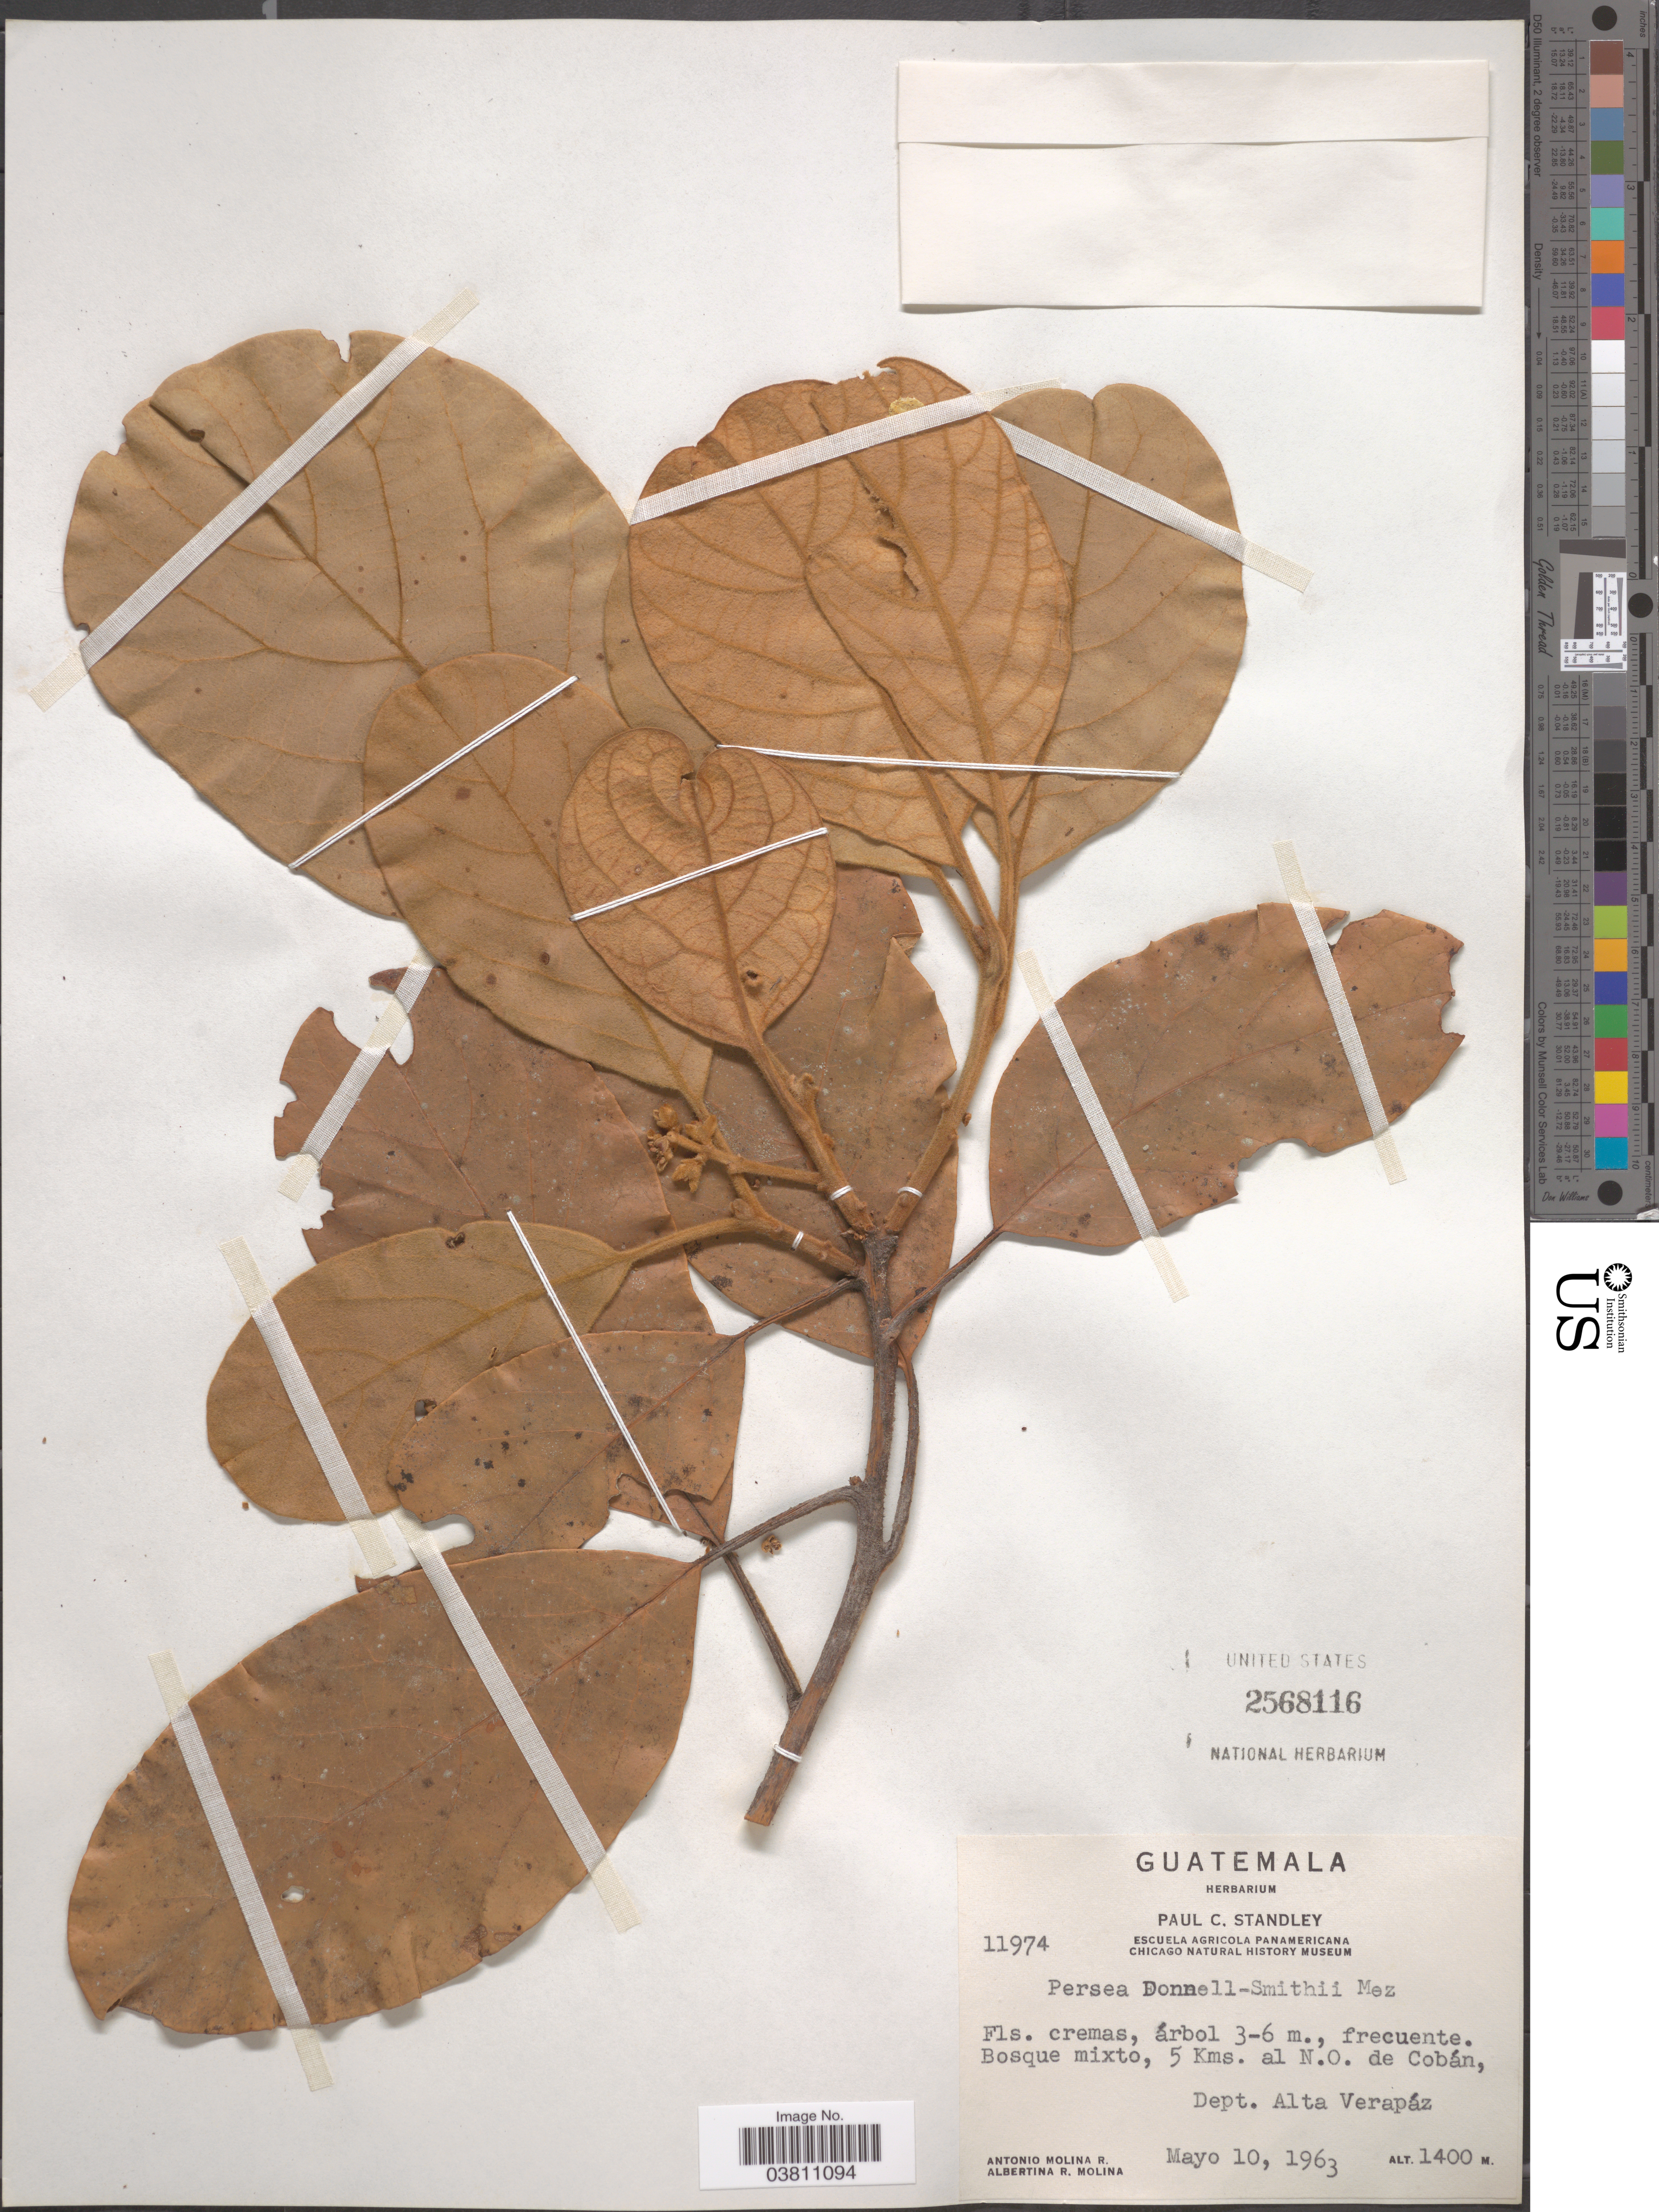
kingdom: Plantae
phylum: Tracheophyta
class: Magnoliopsida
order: Laurales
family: Lauraceae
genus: Persea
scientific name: Persea donnell-smithii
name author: Mez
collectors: A. Molina R. & A. R. Molina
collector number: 11974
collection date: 1963-05-10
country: Guatemala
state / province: Alta Verapaz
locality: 5 Kms. al N.O. de Cobán, Dept. Alta Verapaz.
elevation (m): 1400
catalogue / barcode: US 2568116